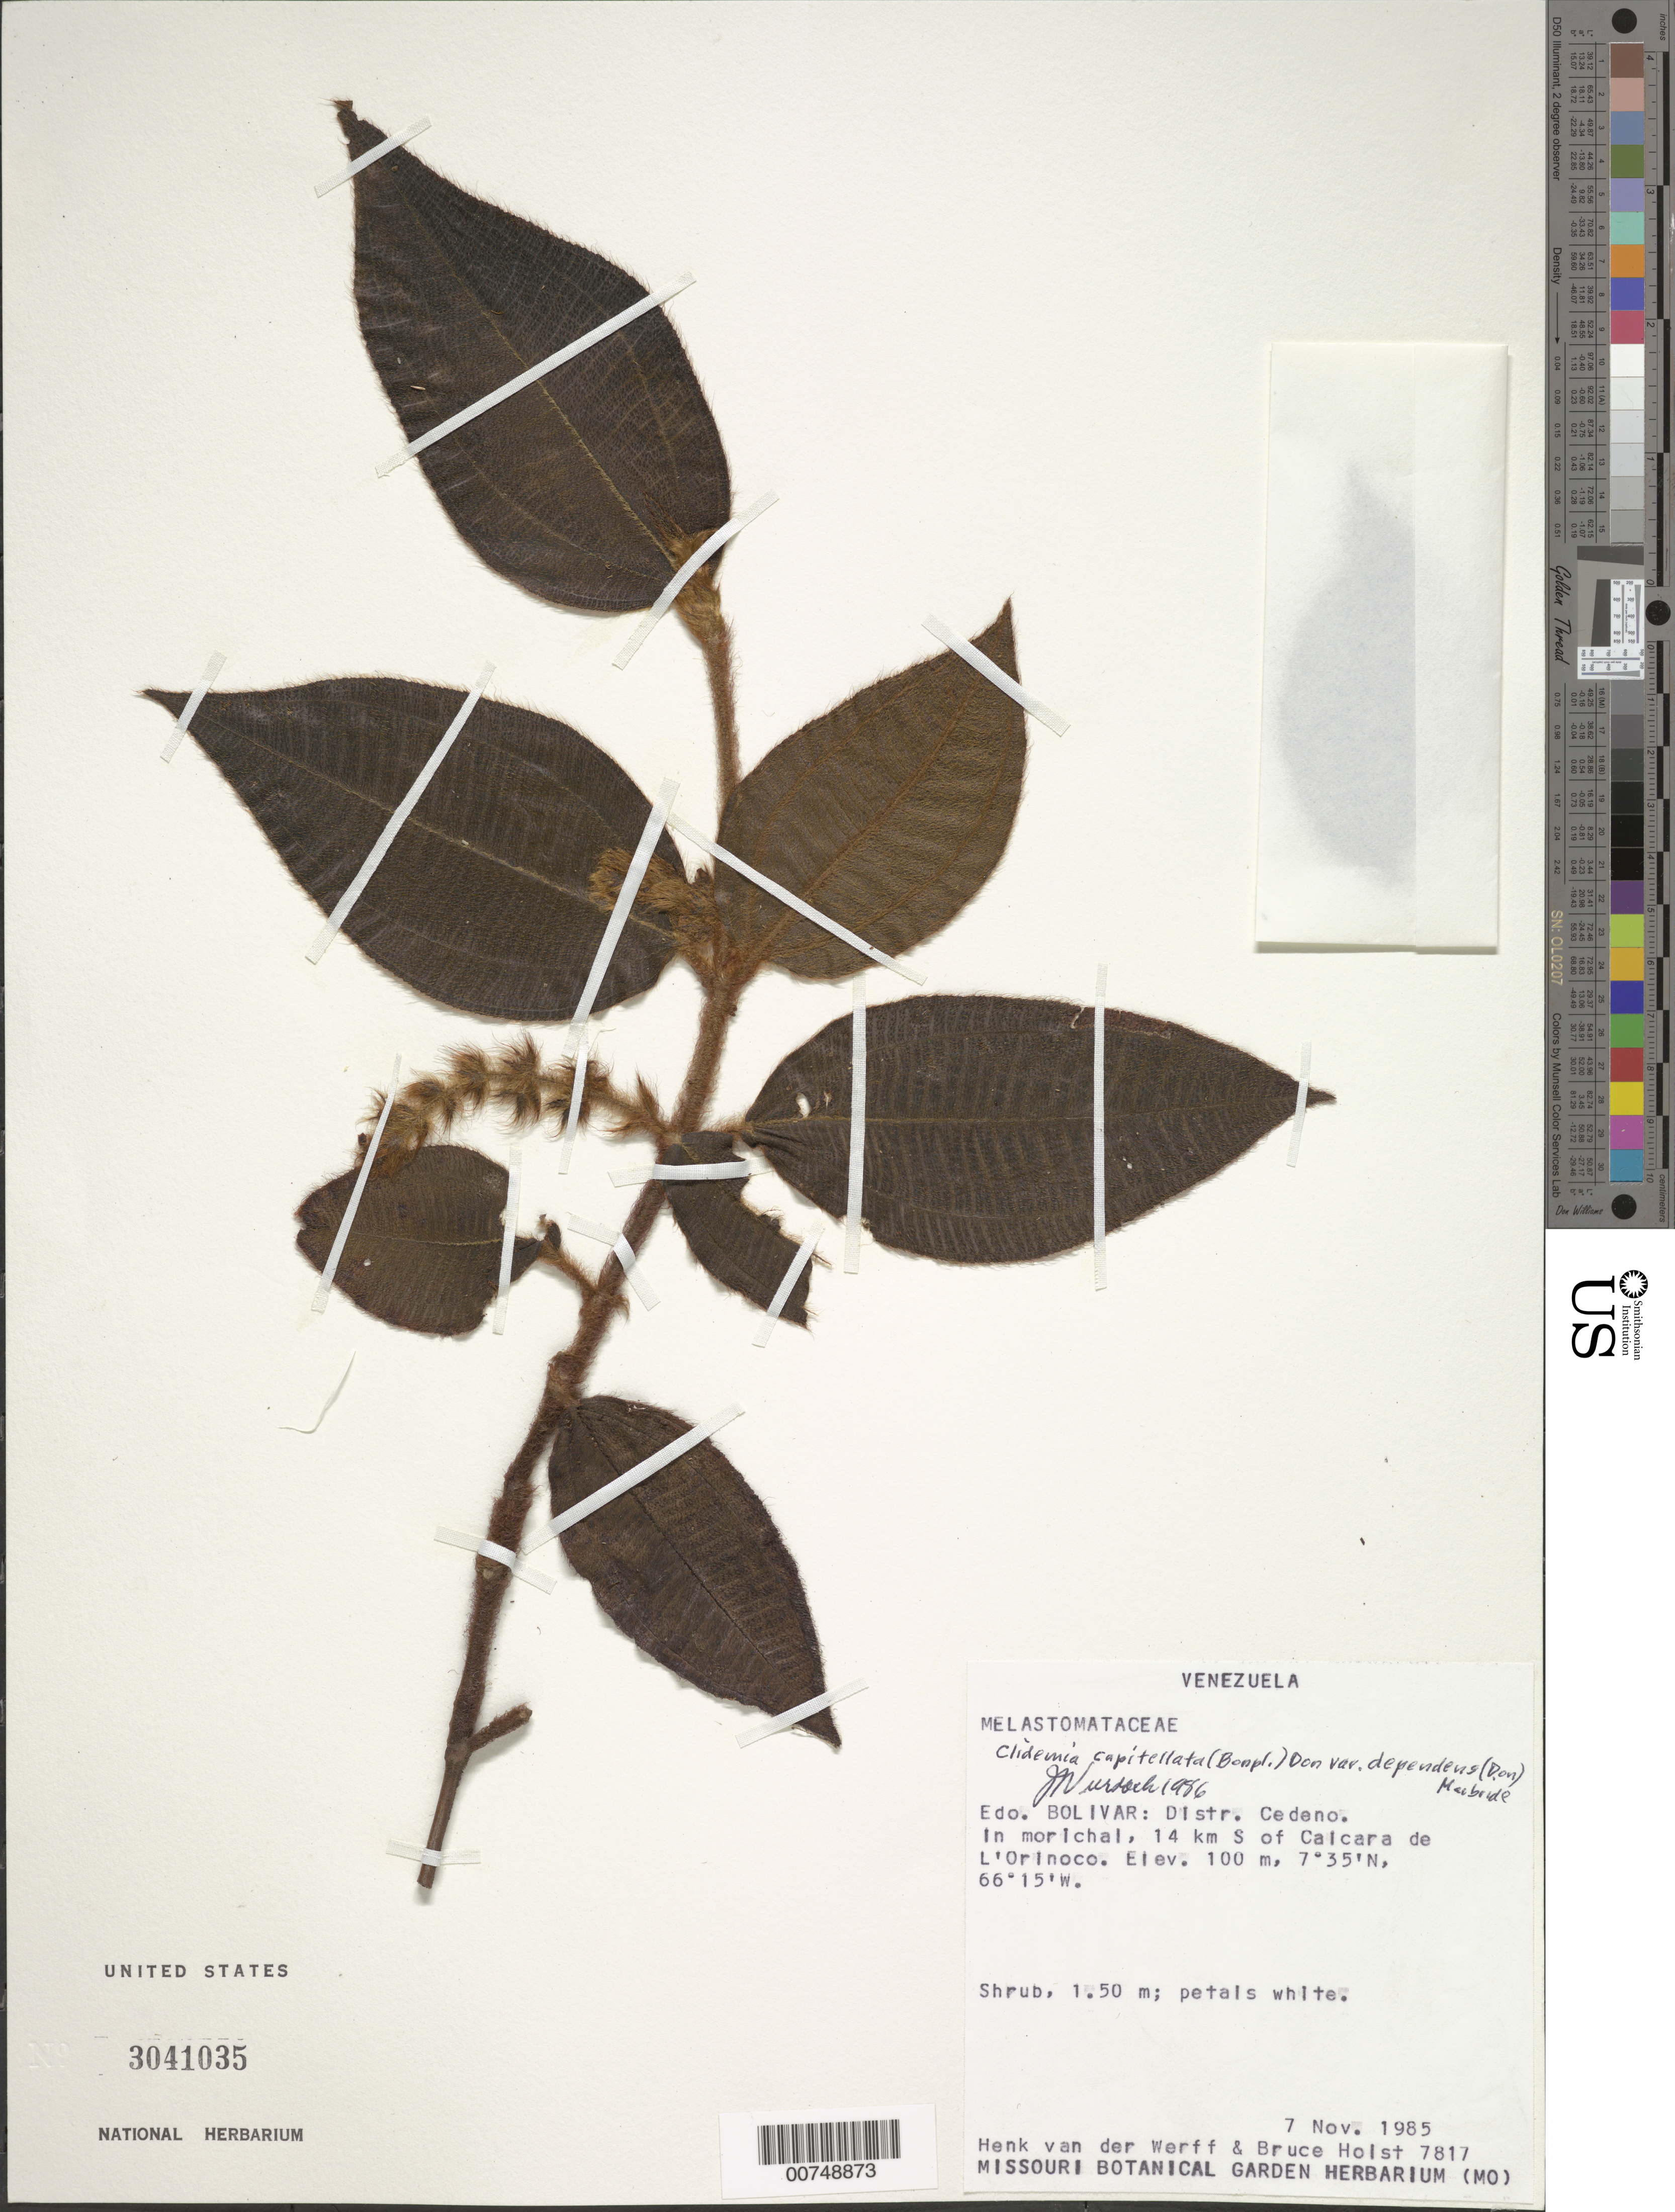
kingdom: Plantae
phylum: Tracheophyta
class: Magnoliopsida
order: Myrtales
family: Melastomataceae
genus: Clidemia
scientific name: Clidemia capitellata var. dependens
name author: (Pav. & D. Don) J.F. Macbr.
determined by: Wurdack, John J., (US), US (UNITED STATES)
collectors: H. van der Werff & B. Holst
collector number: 7817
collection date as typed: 7-Nov-85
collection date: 1985-11-07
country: Venezuela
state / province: Bolívar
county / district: Cedeño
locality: Calcara de l'Orinoco, 14 km S of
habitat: Morichal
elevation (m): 100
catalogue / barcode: US 3041035